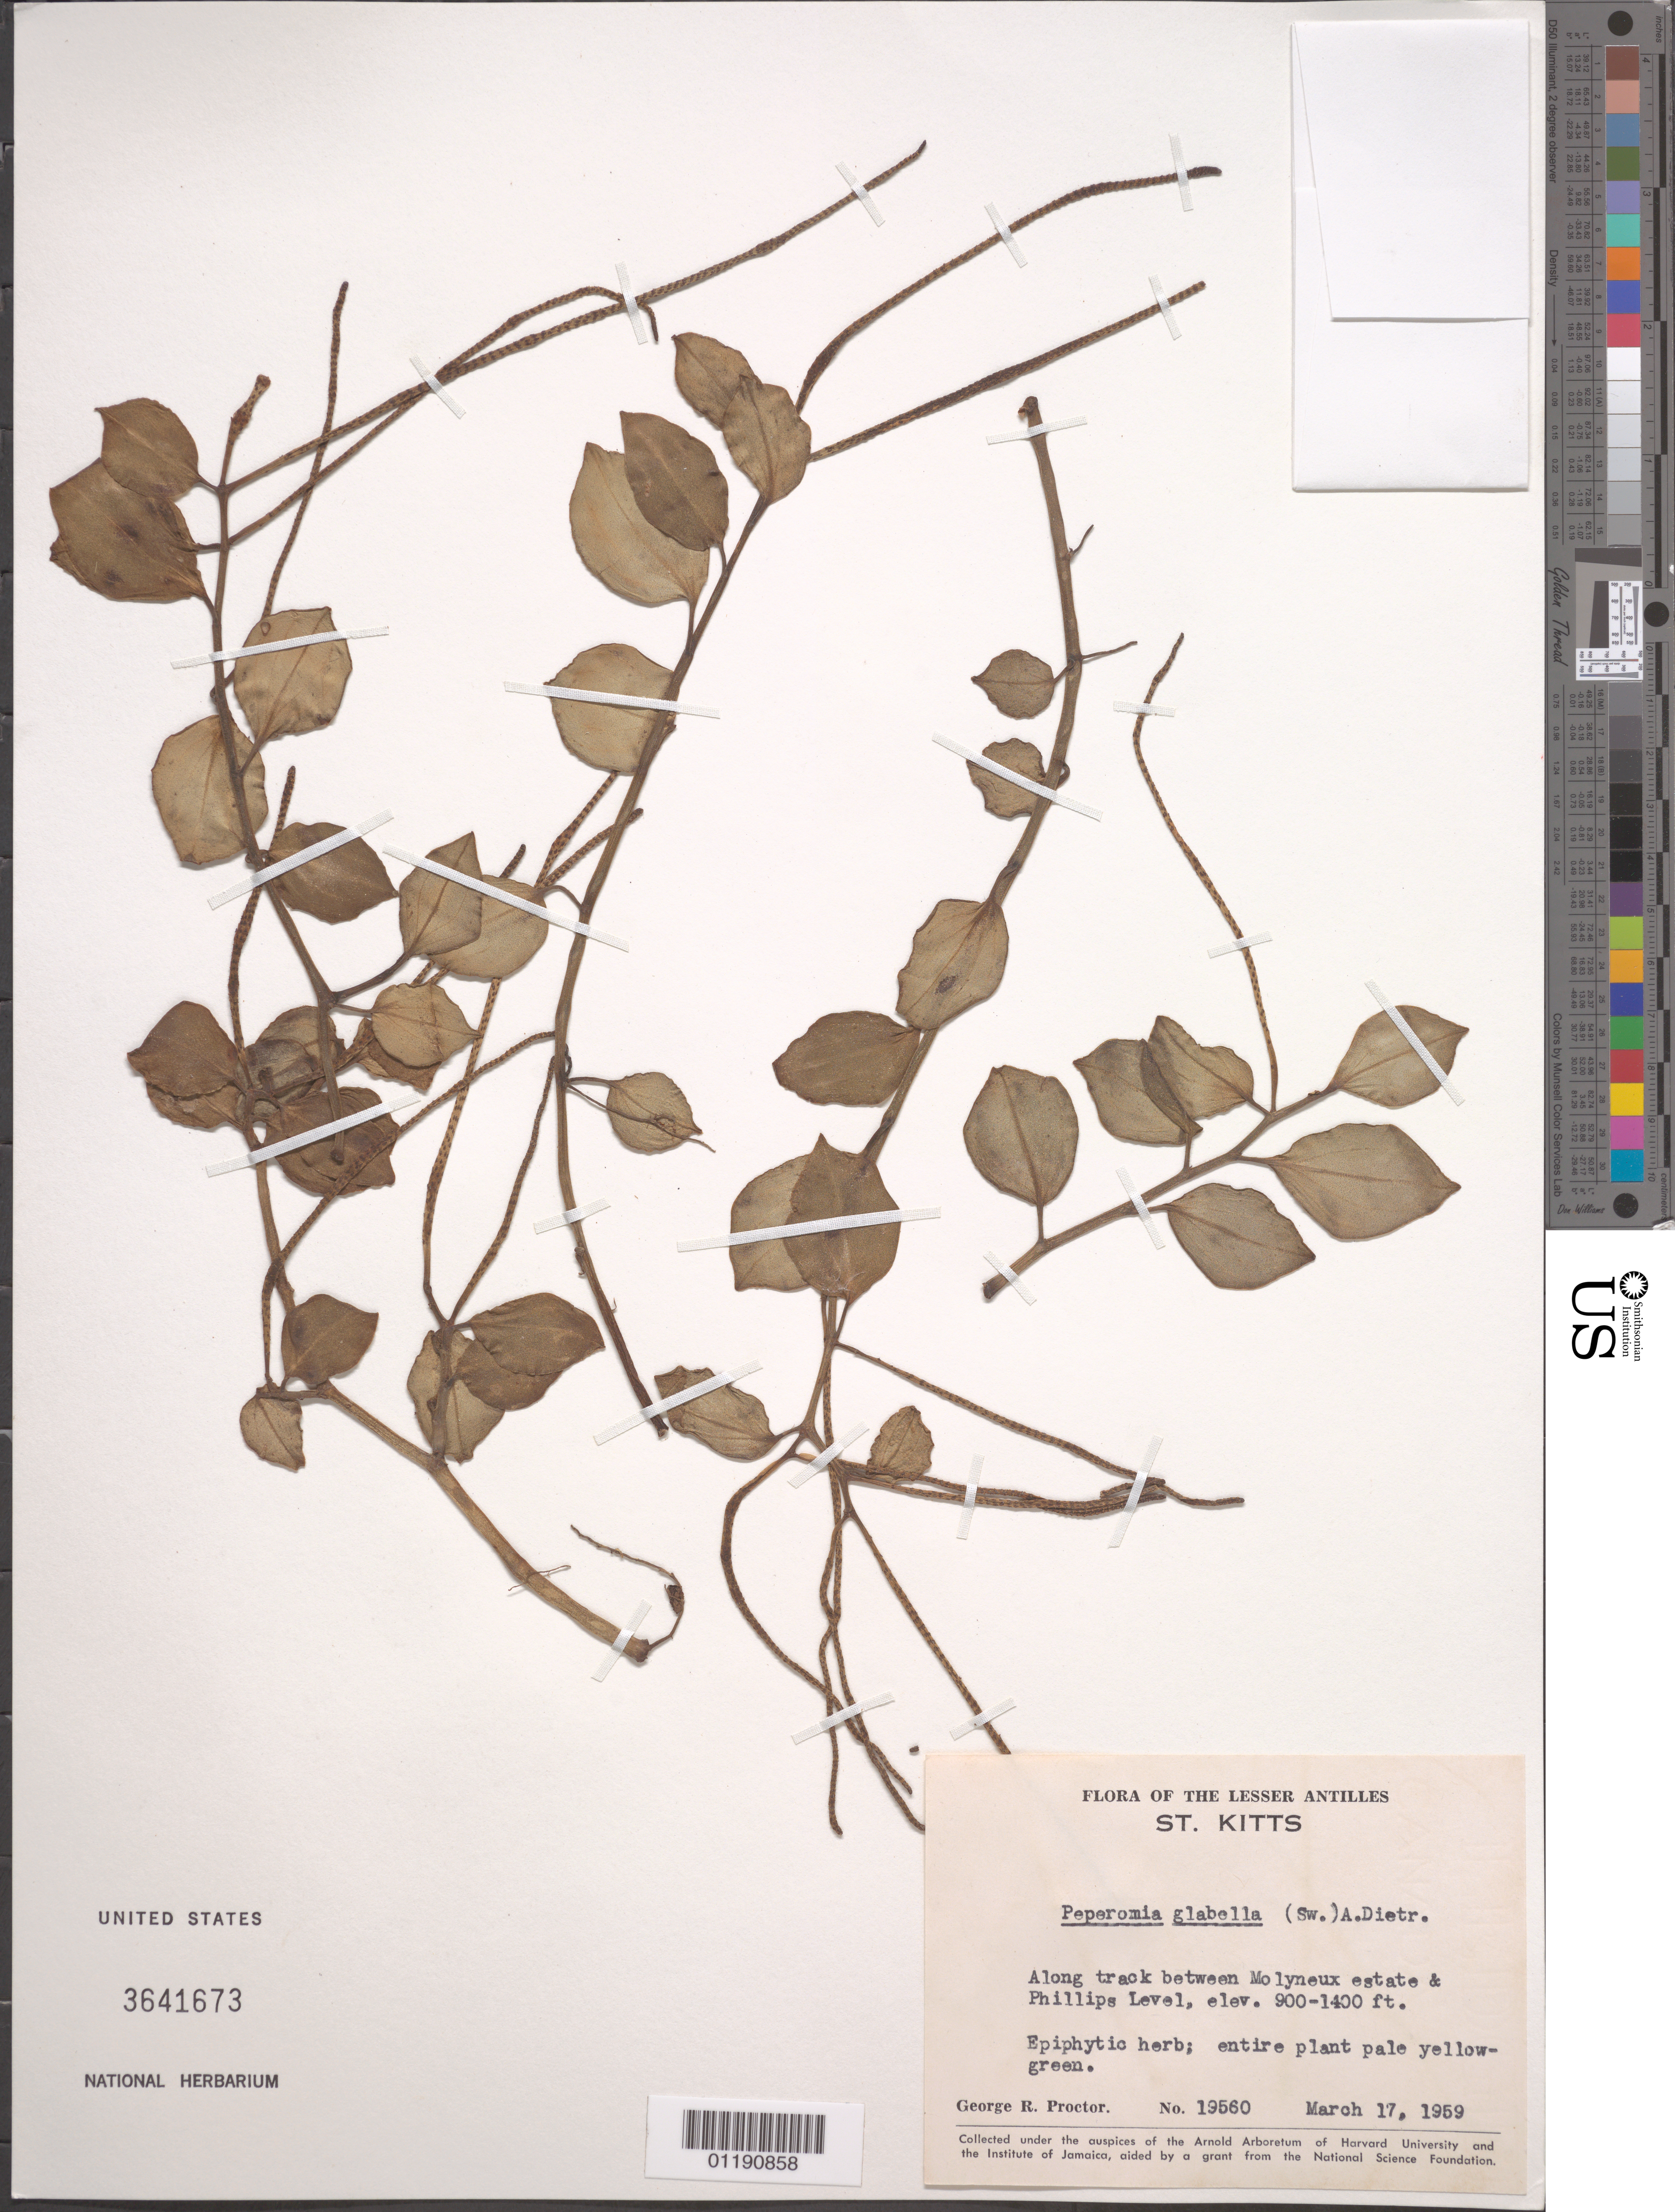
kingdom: Plantae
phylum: Tracheophyta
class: Magnoliopsida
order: Piperales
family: Piperaceae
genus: Peperomia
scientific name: Peperomia glabella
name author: (Sw.) A. Dietr.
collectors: G. R. Proctor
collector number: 19560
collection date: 1959-03-17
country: St. Christopher-Nevis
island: St. Christopher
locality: Along track between Molyneux estate and Phillips Level.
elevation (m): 274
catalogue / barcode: US 3641673